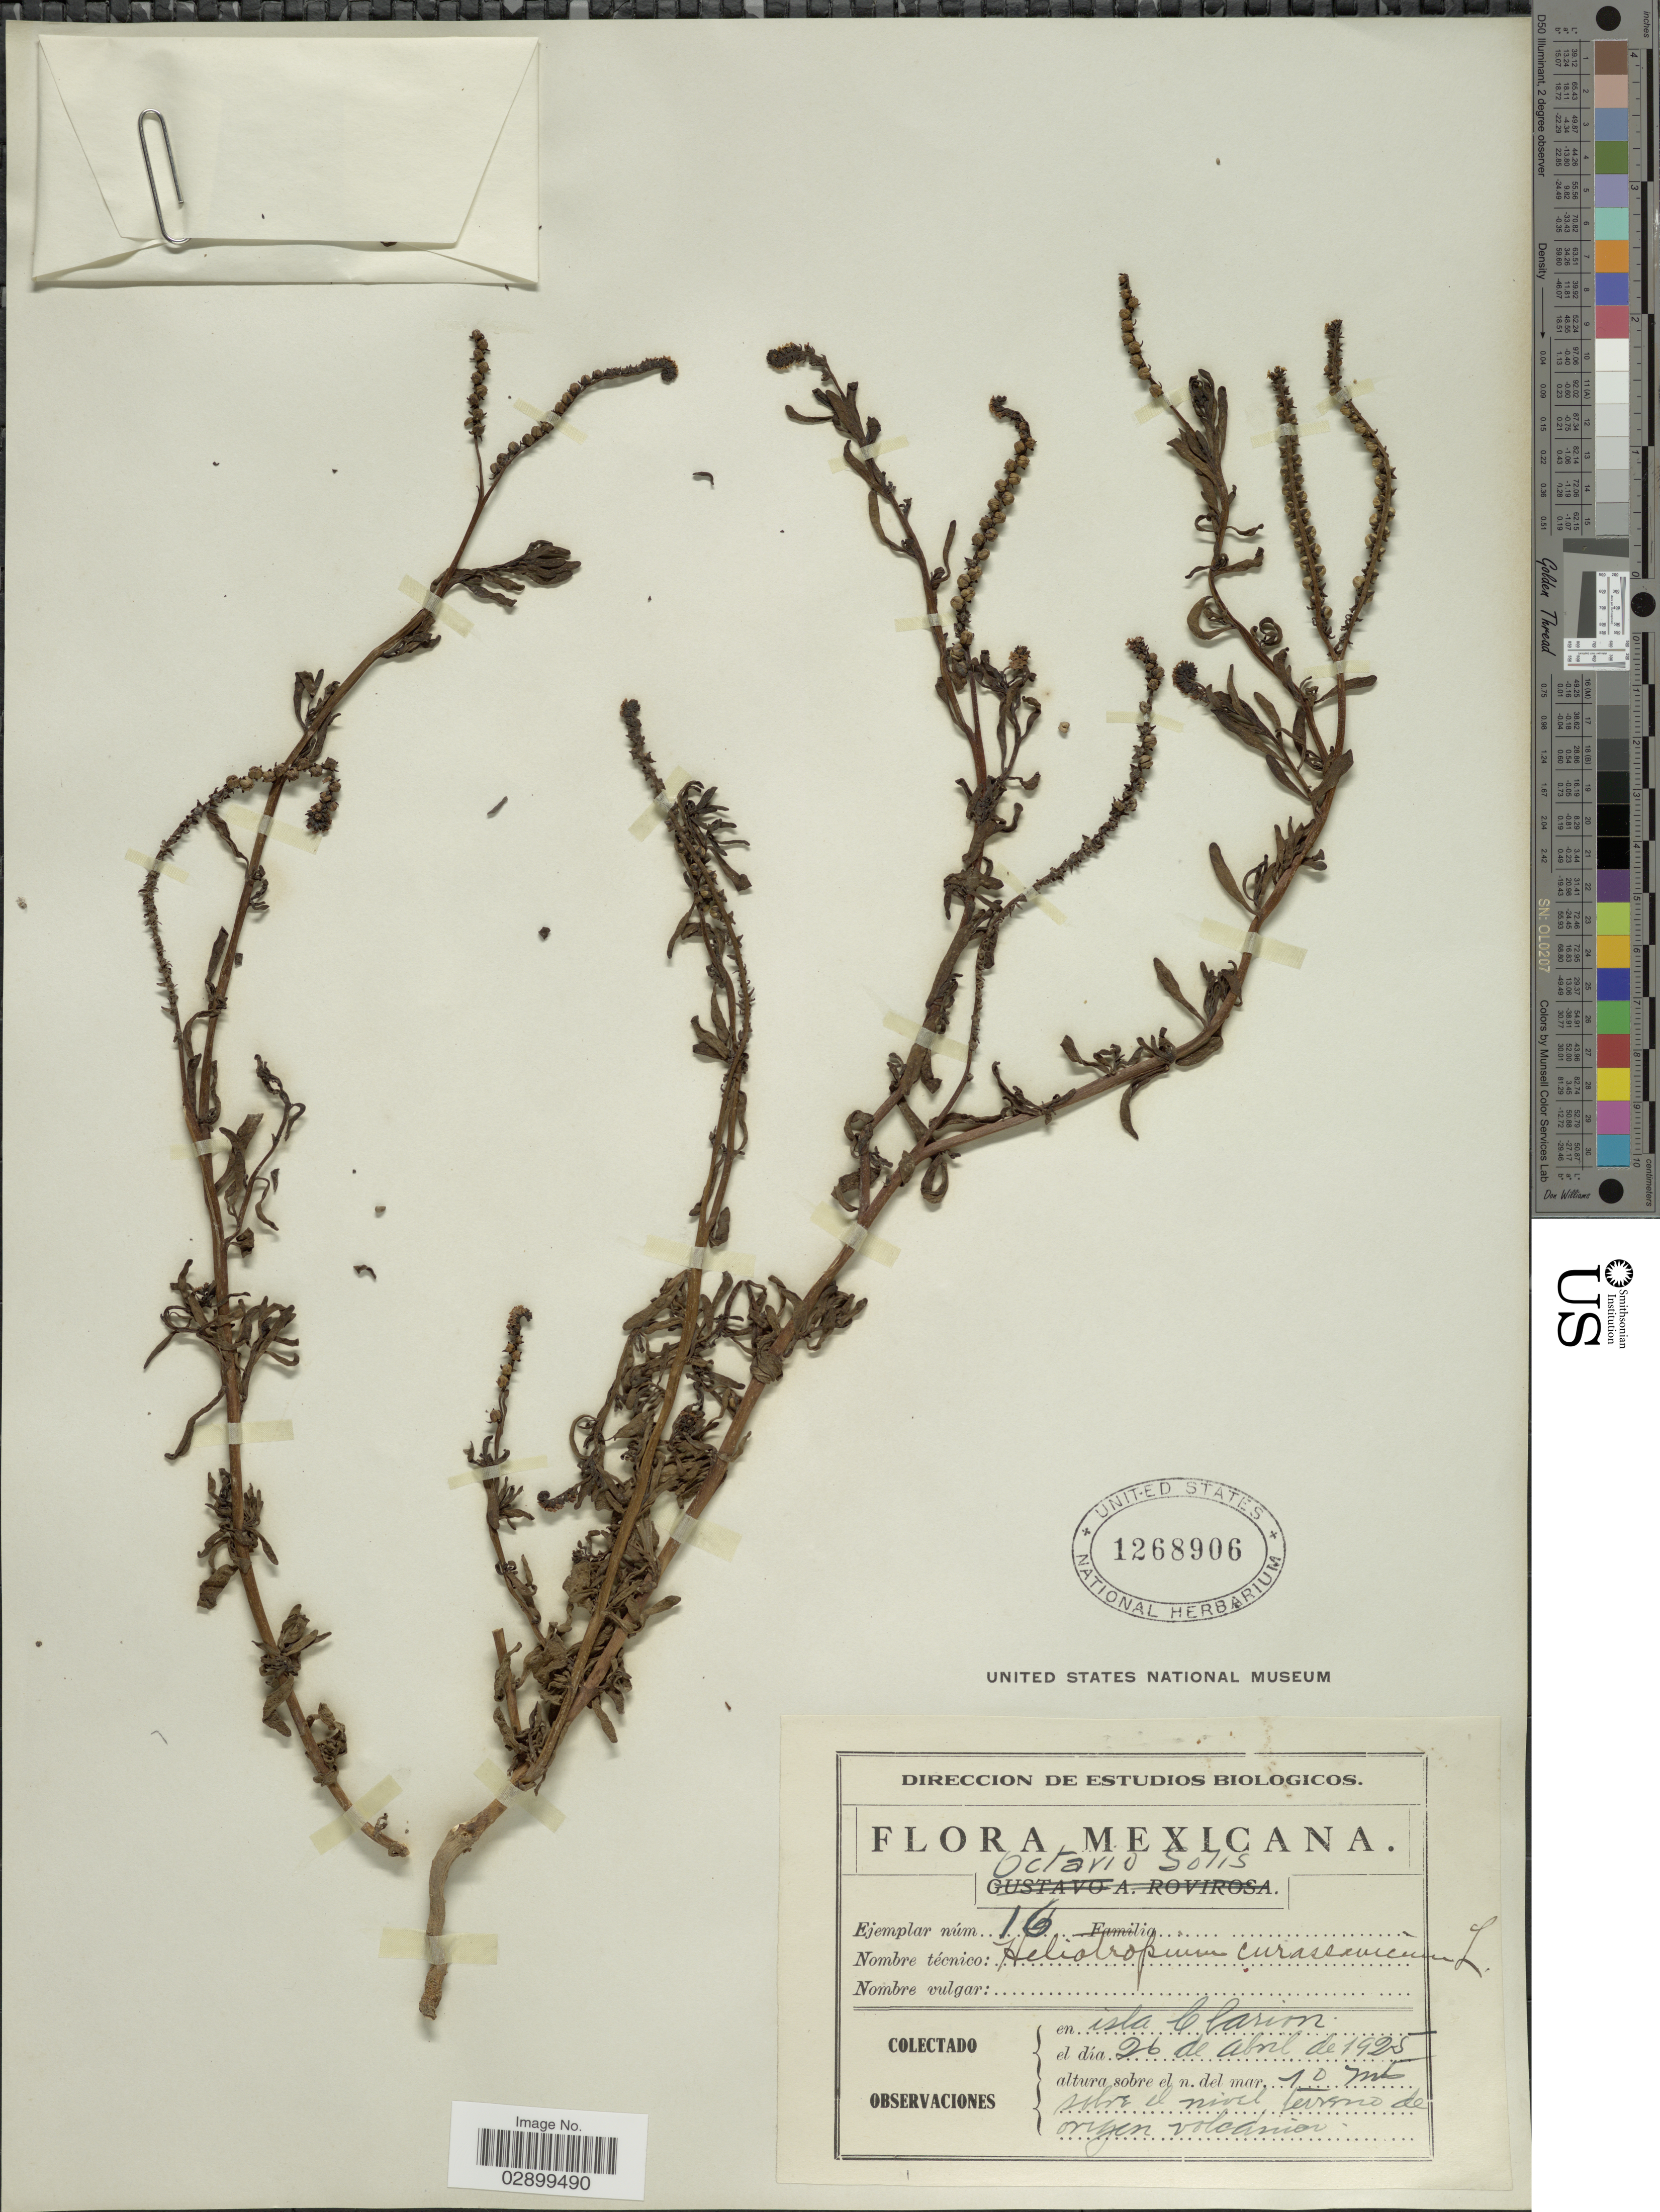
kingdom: Plantae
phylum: Tracheophyta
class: Magnoliopsida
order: Boraginales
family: Heliotropiaceae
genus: Heliotropium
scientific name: Heliotropium curassavicum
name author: L.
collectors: O. Solis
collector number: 16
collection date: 1925-04-26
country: Mexico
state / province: Colima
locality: Isla Clarion.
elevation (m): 10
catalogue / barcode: US 1268906